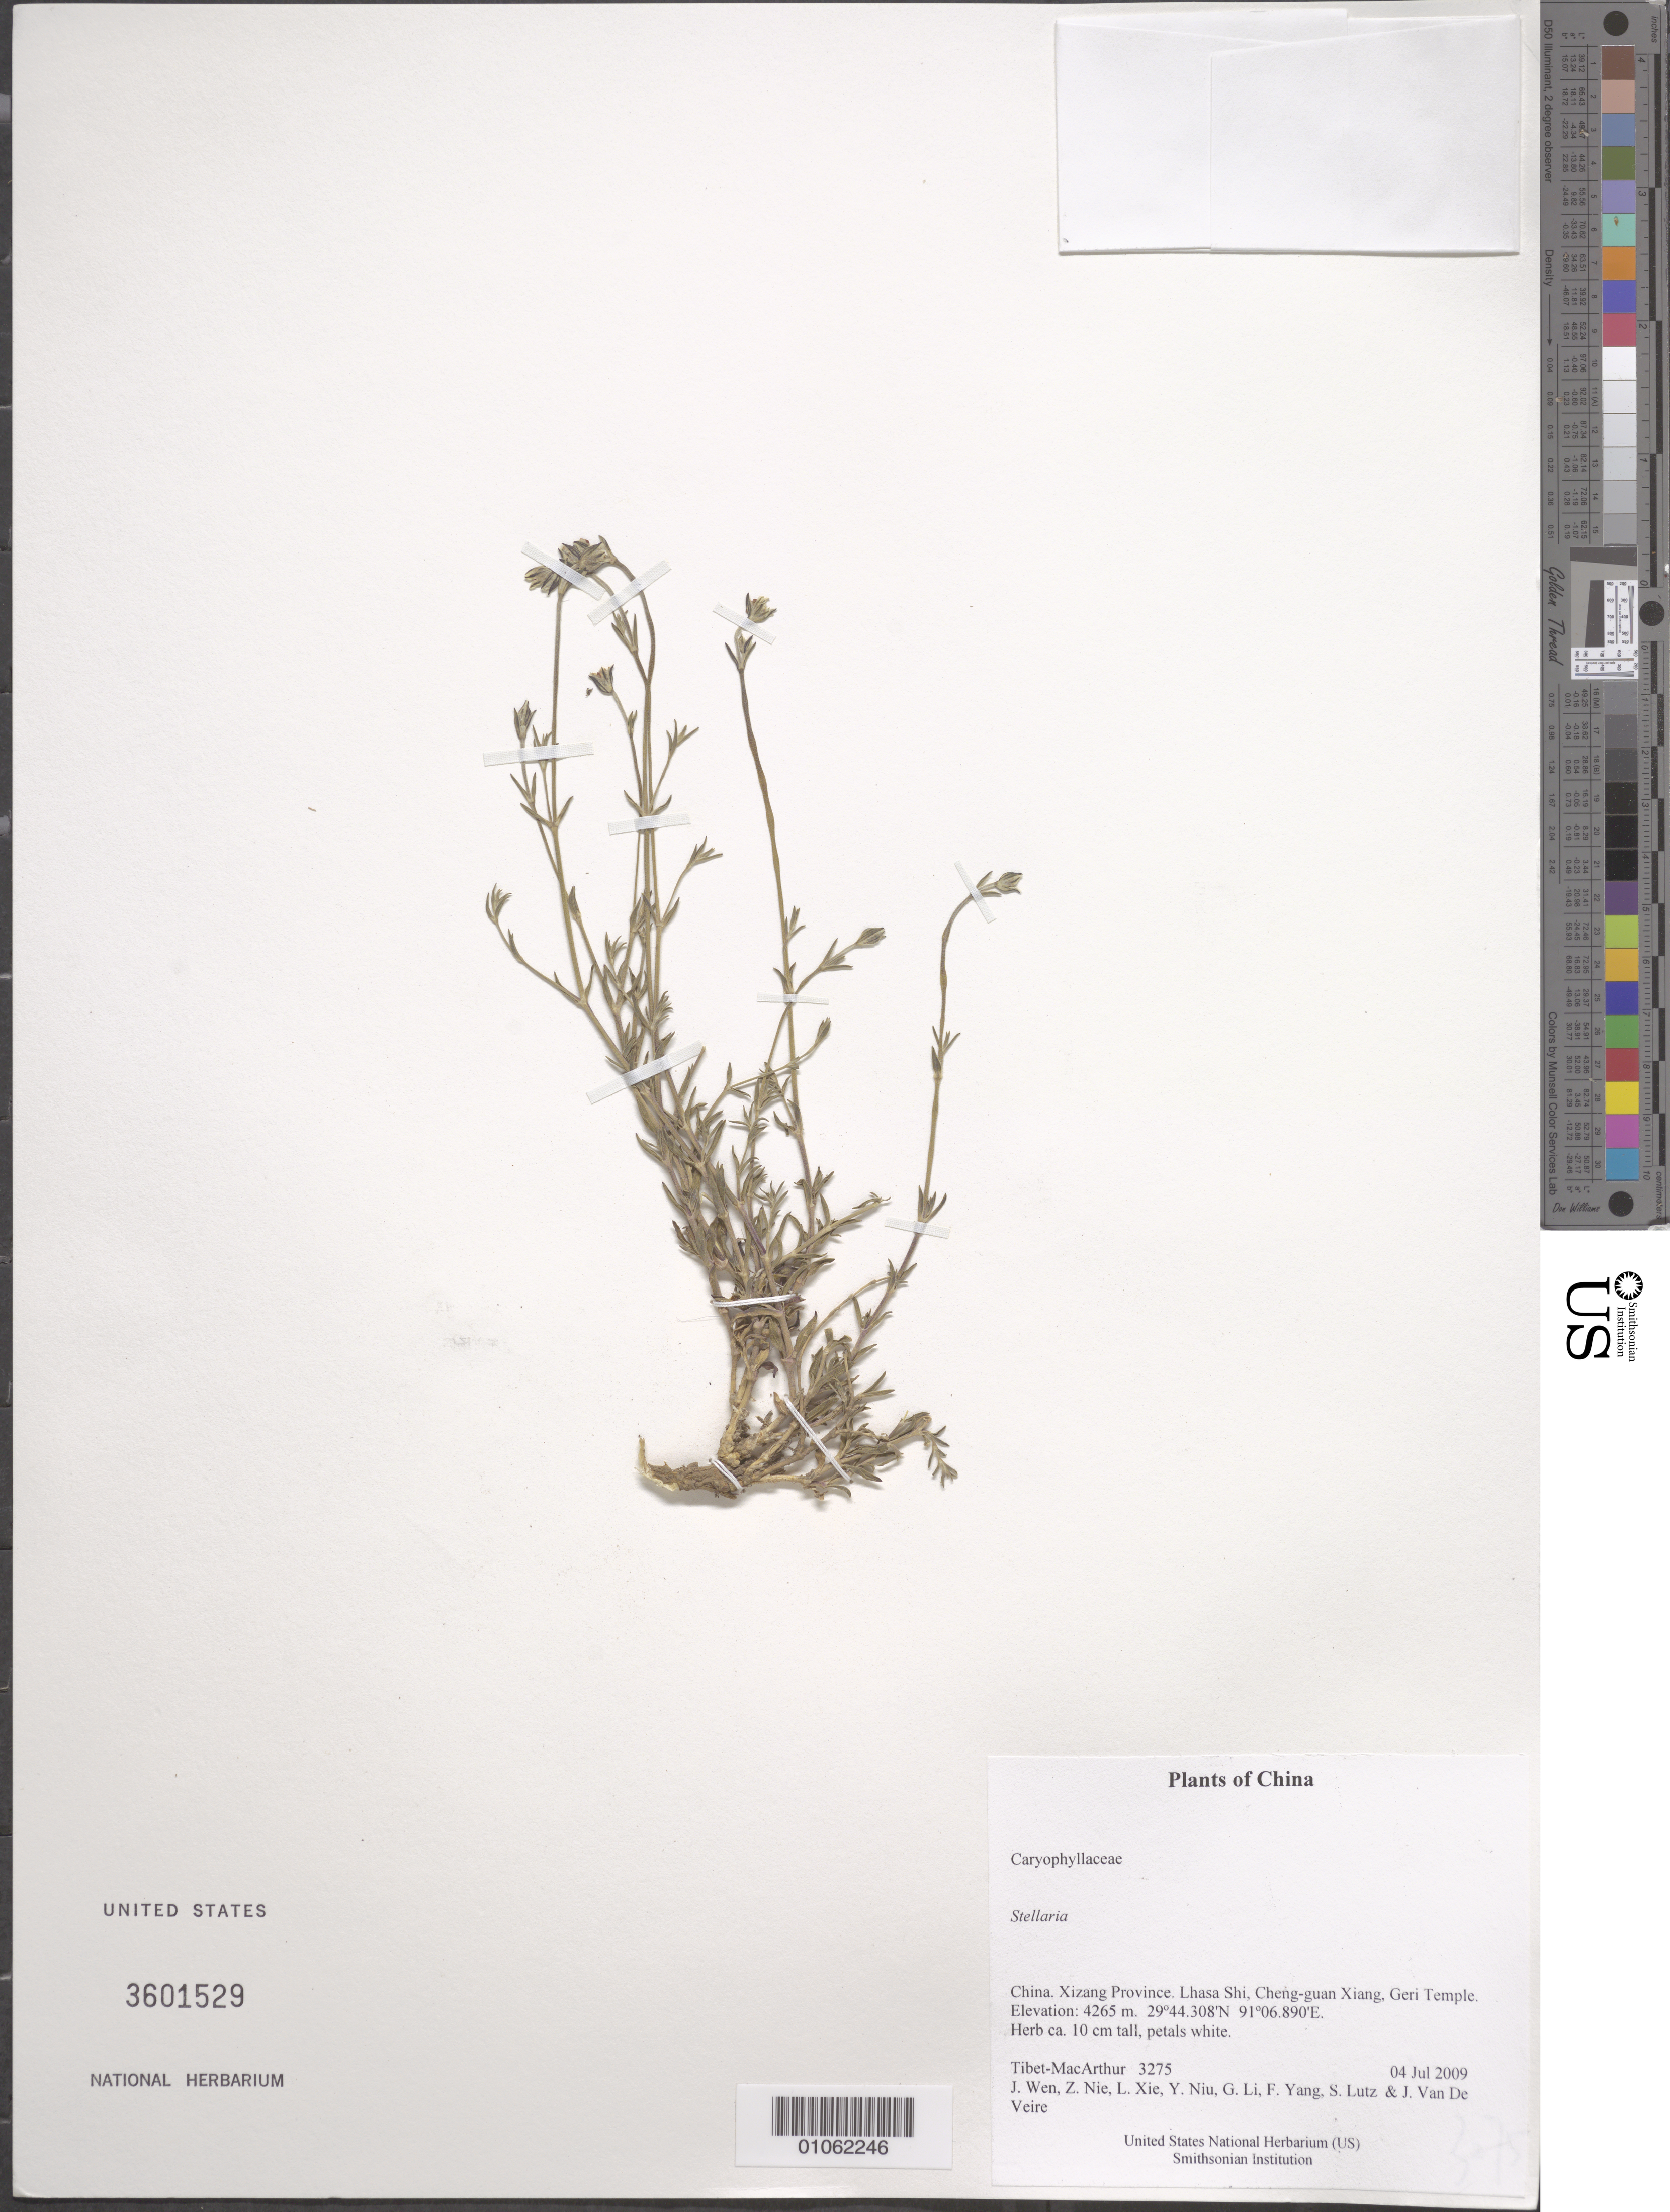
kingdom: Plantae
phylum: Tracheophyta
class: Magnoliopsida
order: Caryophyllales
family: Caryophyllaceae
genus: Stellaria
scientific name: Stellaria sp.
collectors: Tibet-MacArthur, J. Wen, Z. Nie, L. Xie, Y. Niu, G. Li, F. Yang, S. Lutz & J. Van De Veire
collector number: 3275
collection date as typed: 04 Jul 2009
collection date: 2009-07-04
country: China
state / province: Xizang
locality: Lhasa Shi, Cheng-guan Xiang, Geri Temple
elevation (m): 4265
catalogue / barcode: US 3601529